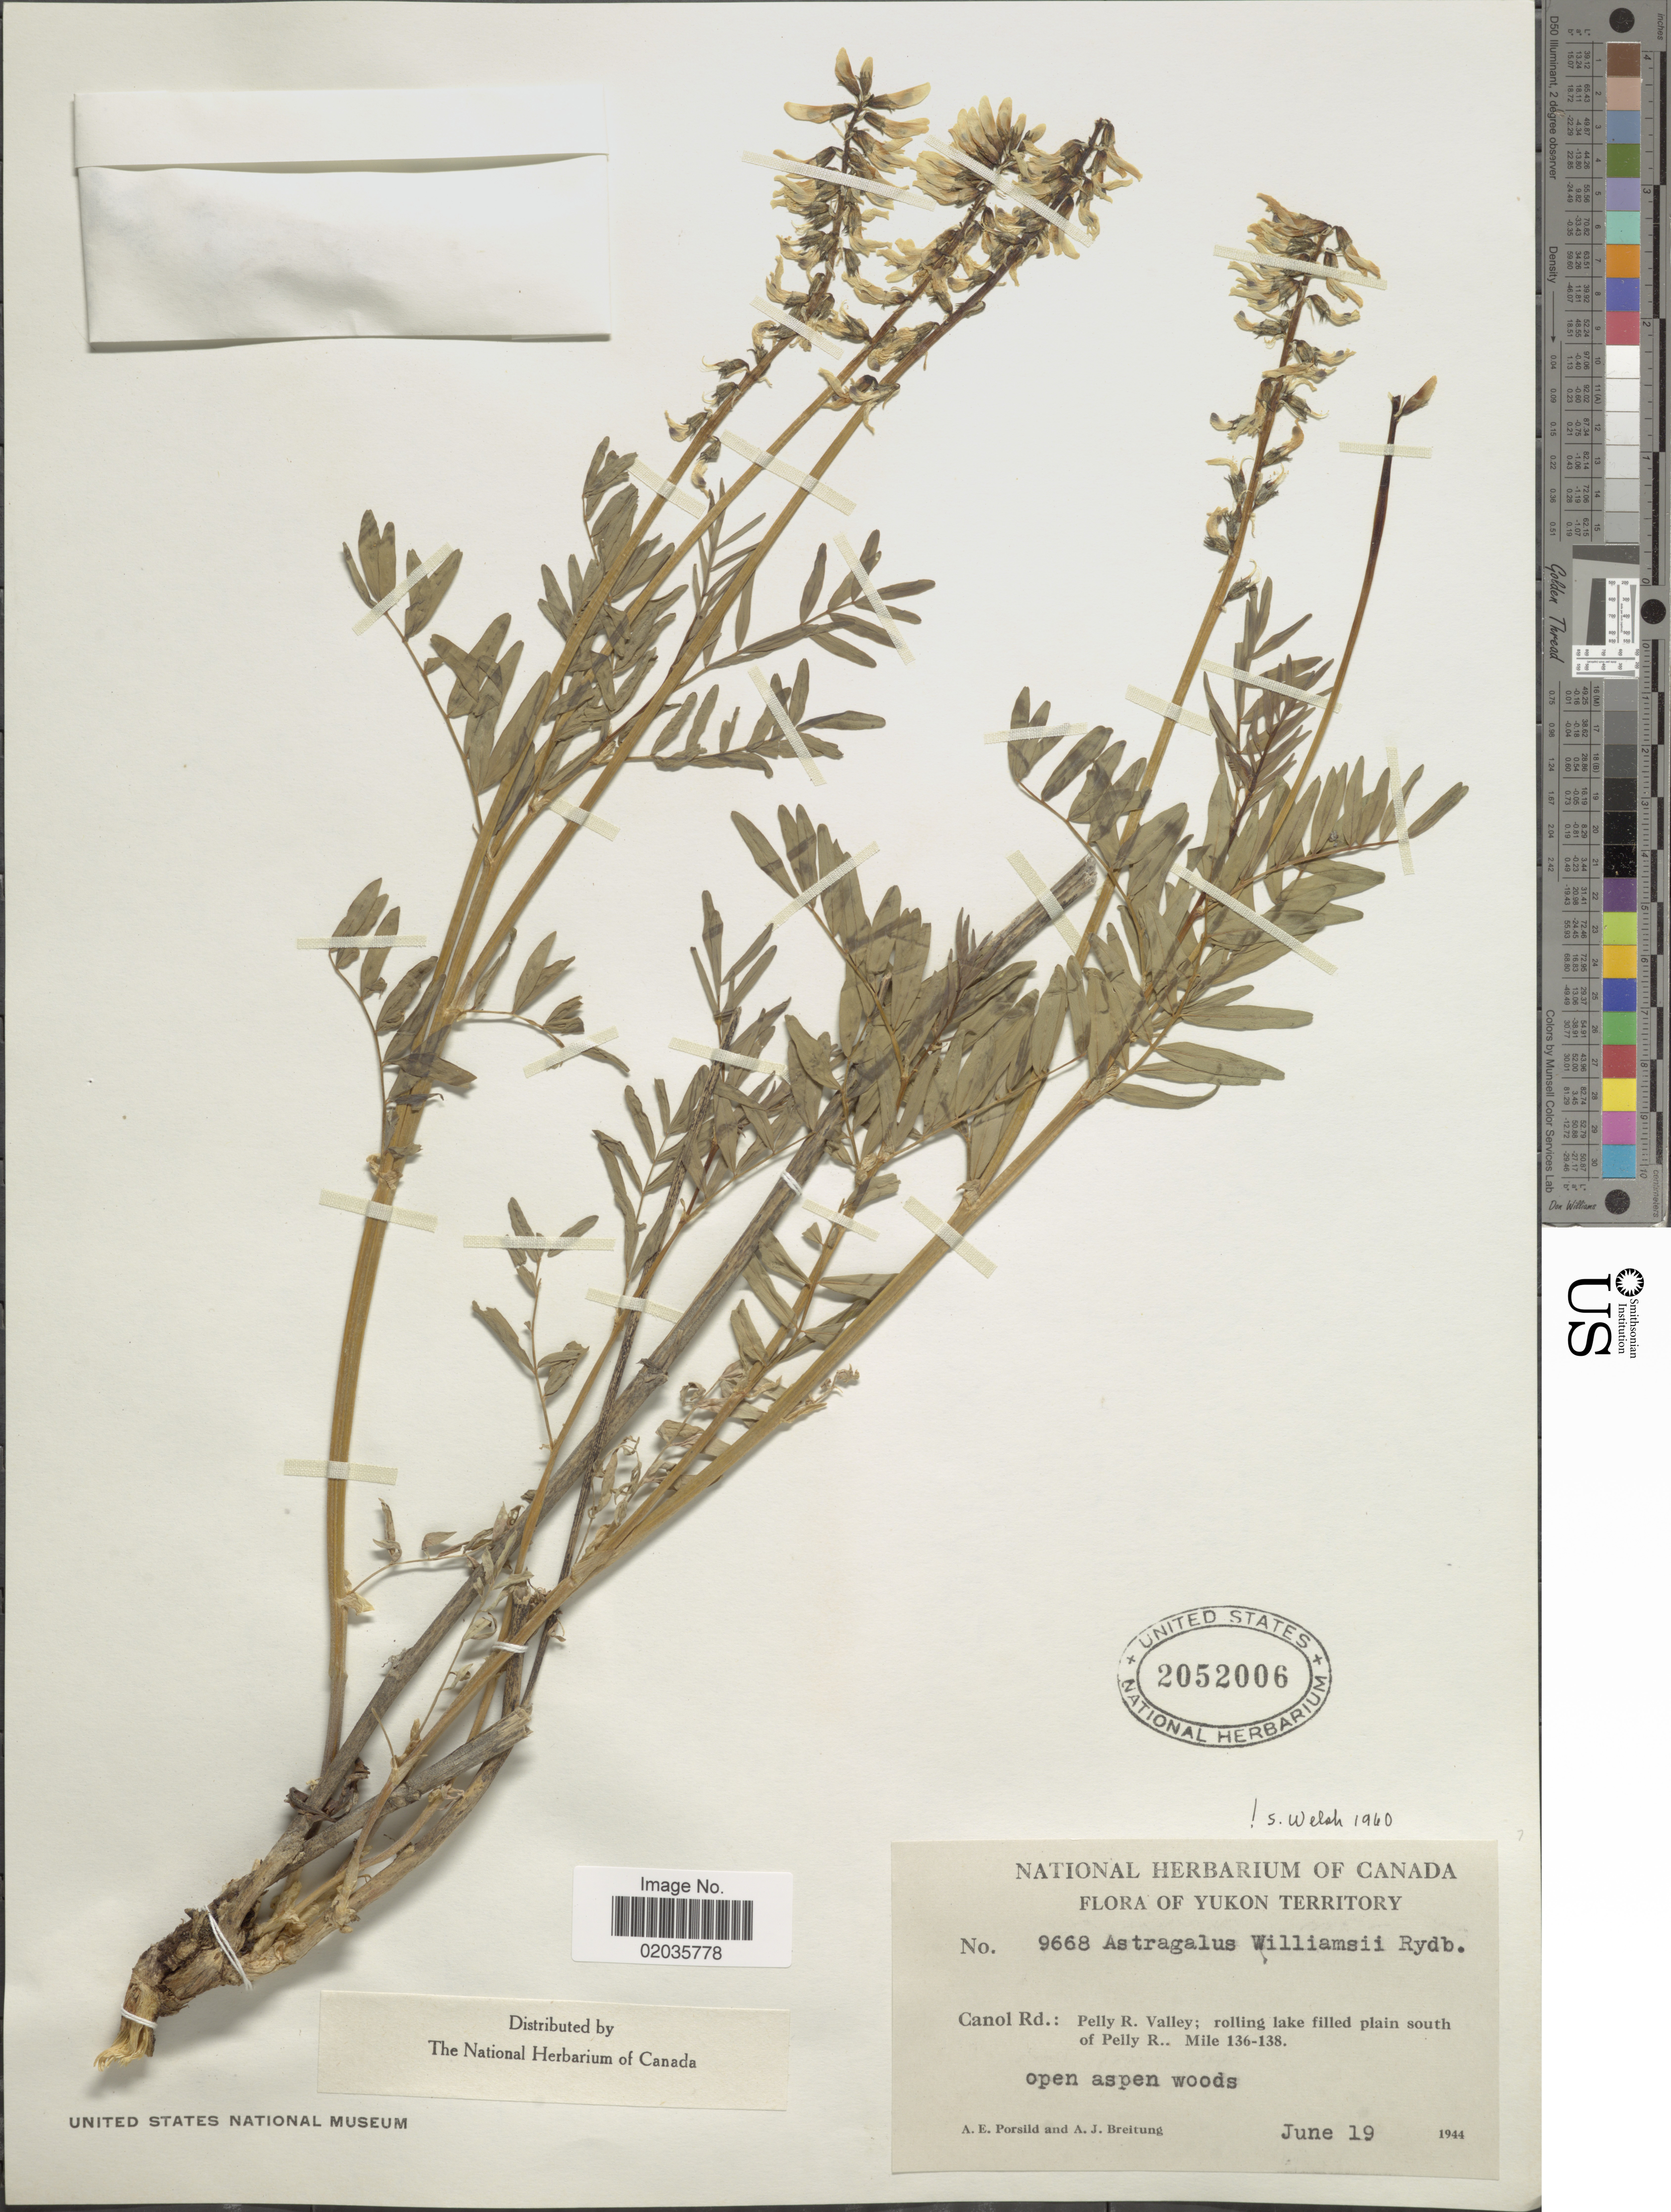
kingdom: Plantae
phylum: Tracheophyta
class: Magnoliopsida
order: Fabales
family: Fabaceae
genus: Astragalus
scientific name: Astragalus williamsii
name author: Rydb.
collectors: A. E. Porsild & A. Breitung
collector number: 9668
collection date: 1944-06-19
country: Canada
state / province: Yukon Territory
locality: Canol Rd: Pelly R. Valley; rolling lake filled plain south of Pelly R. Mile 136-138, open aspen woods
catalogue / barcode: US 2052006